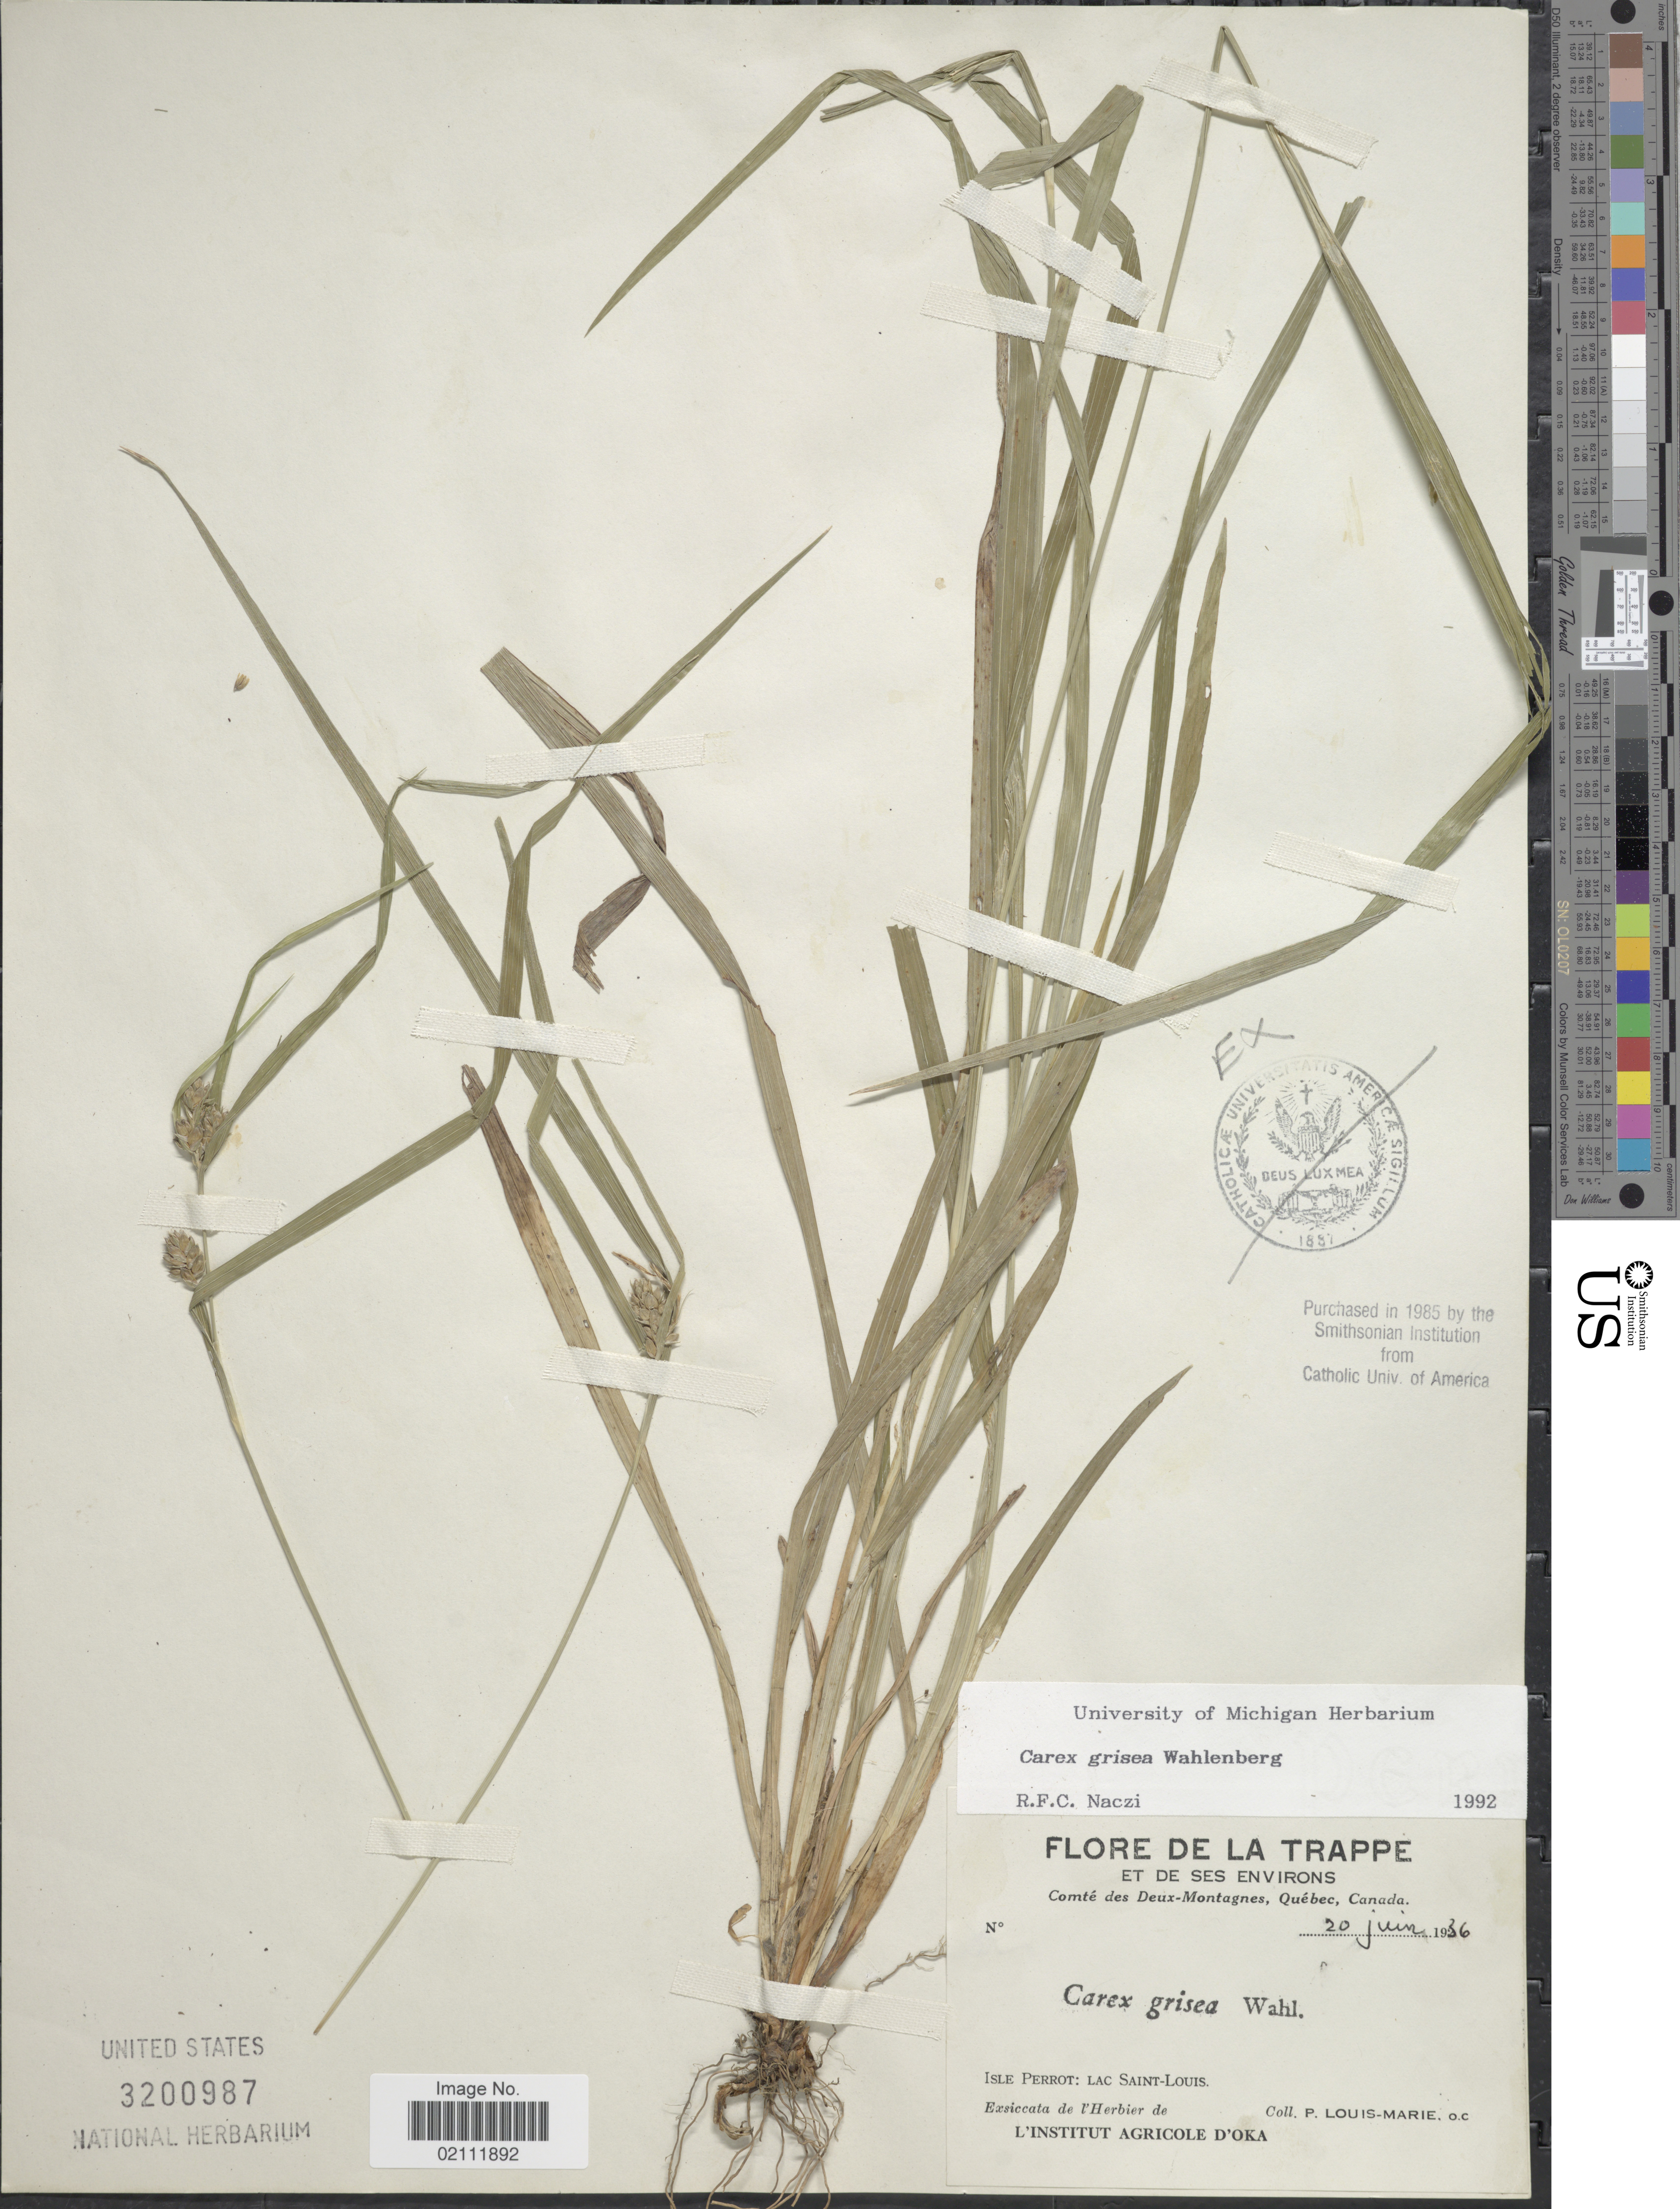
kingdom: Plantae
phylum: Tracheophyta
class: Liliopsida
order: Poales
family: Cyperaceae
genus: Carex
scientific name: Carex grisea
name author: Wahlenb.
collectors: L.-M. LaLonde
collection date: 1936-06-20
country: Canada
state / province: Quebec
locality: La Trappe et de ses environs. Comte des Deux- Montagnes. Isle Perrot: Lac Saint- Louis.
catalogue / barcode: US 3200987